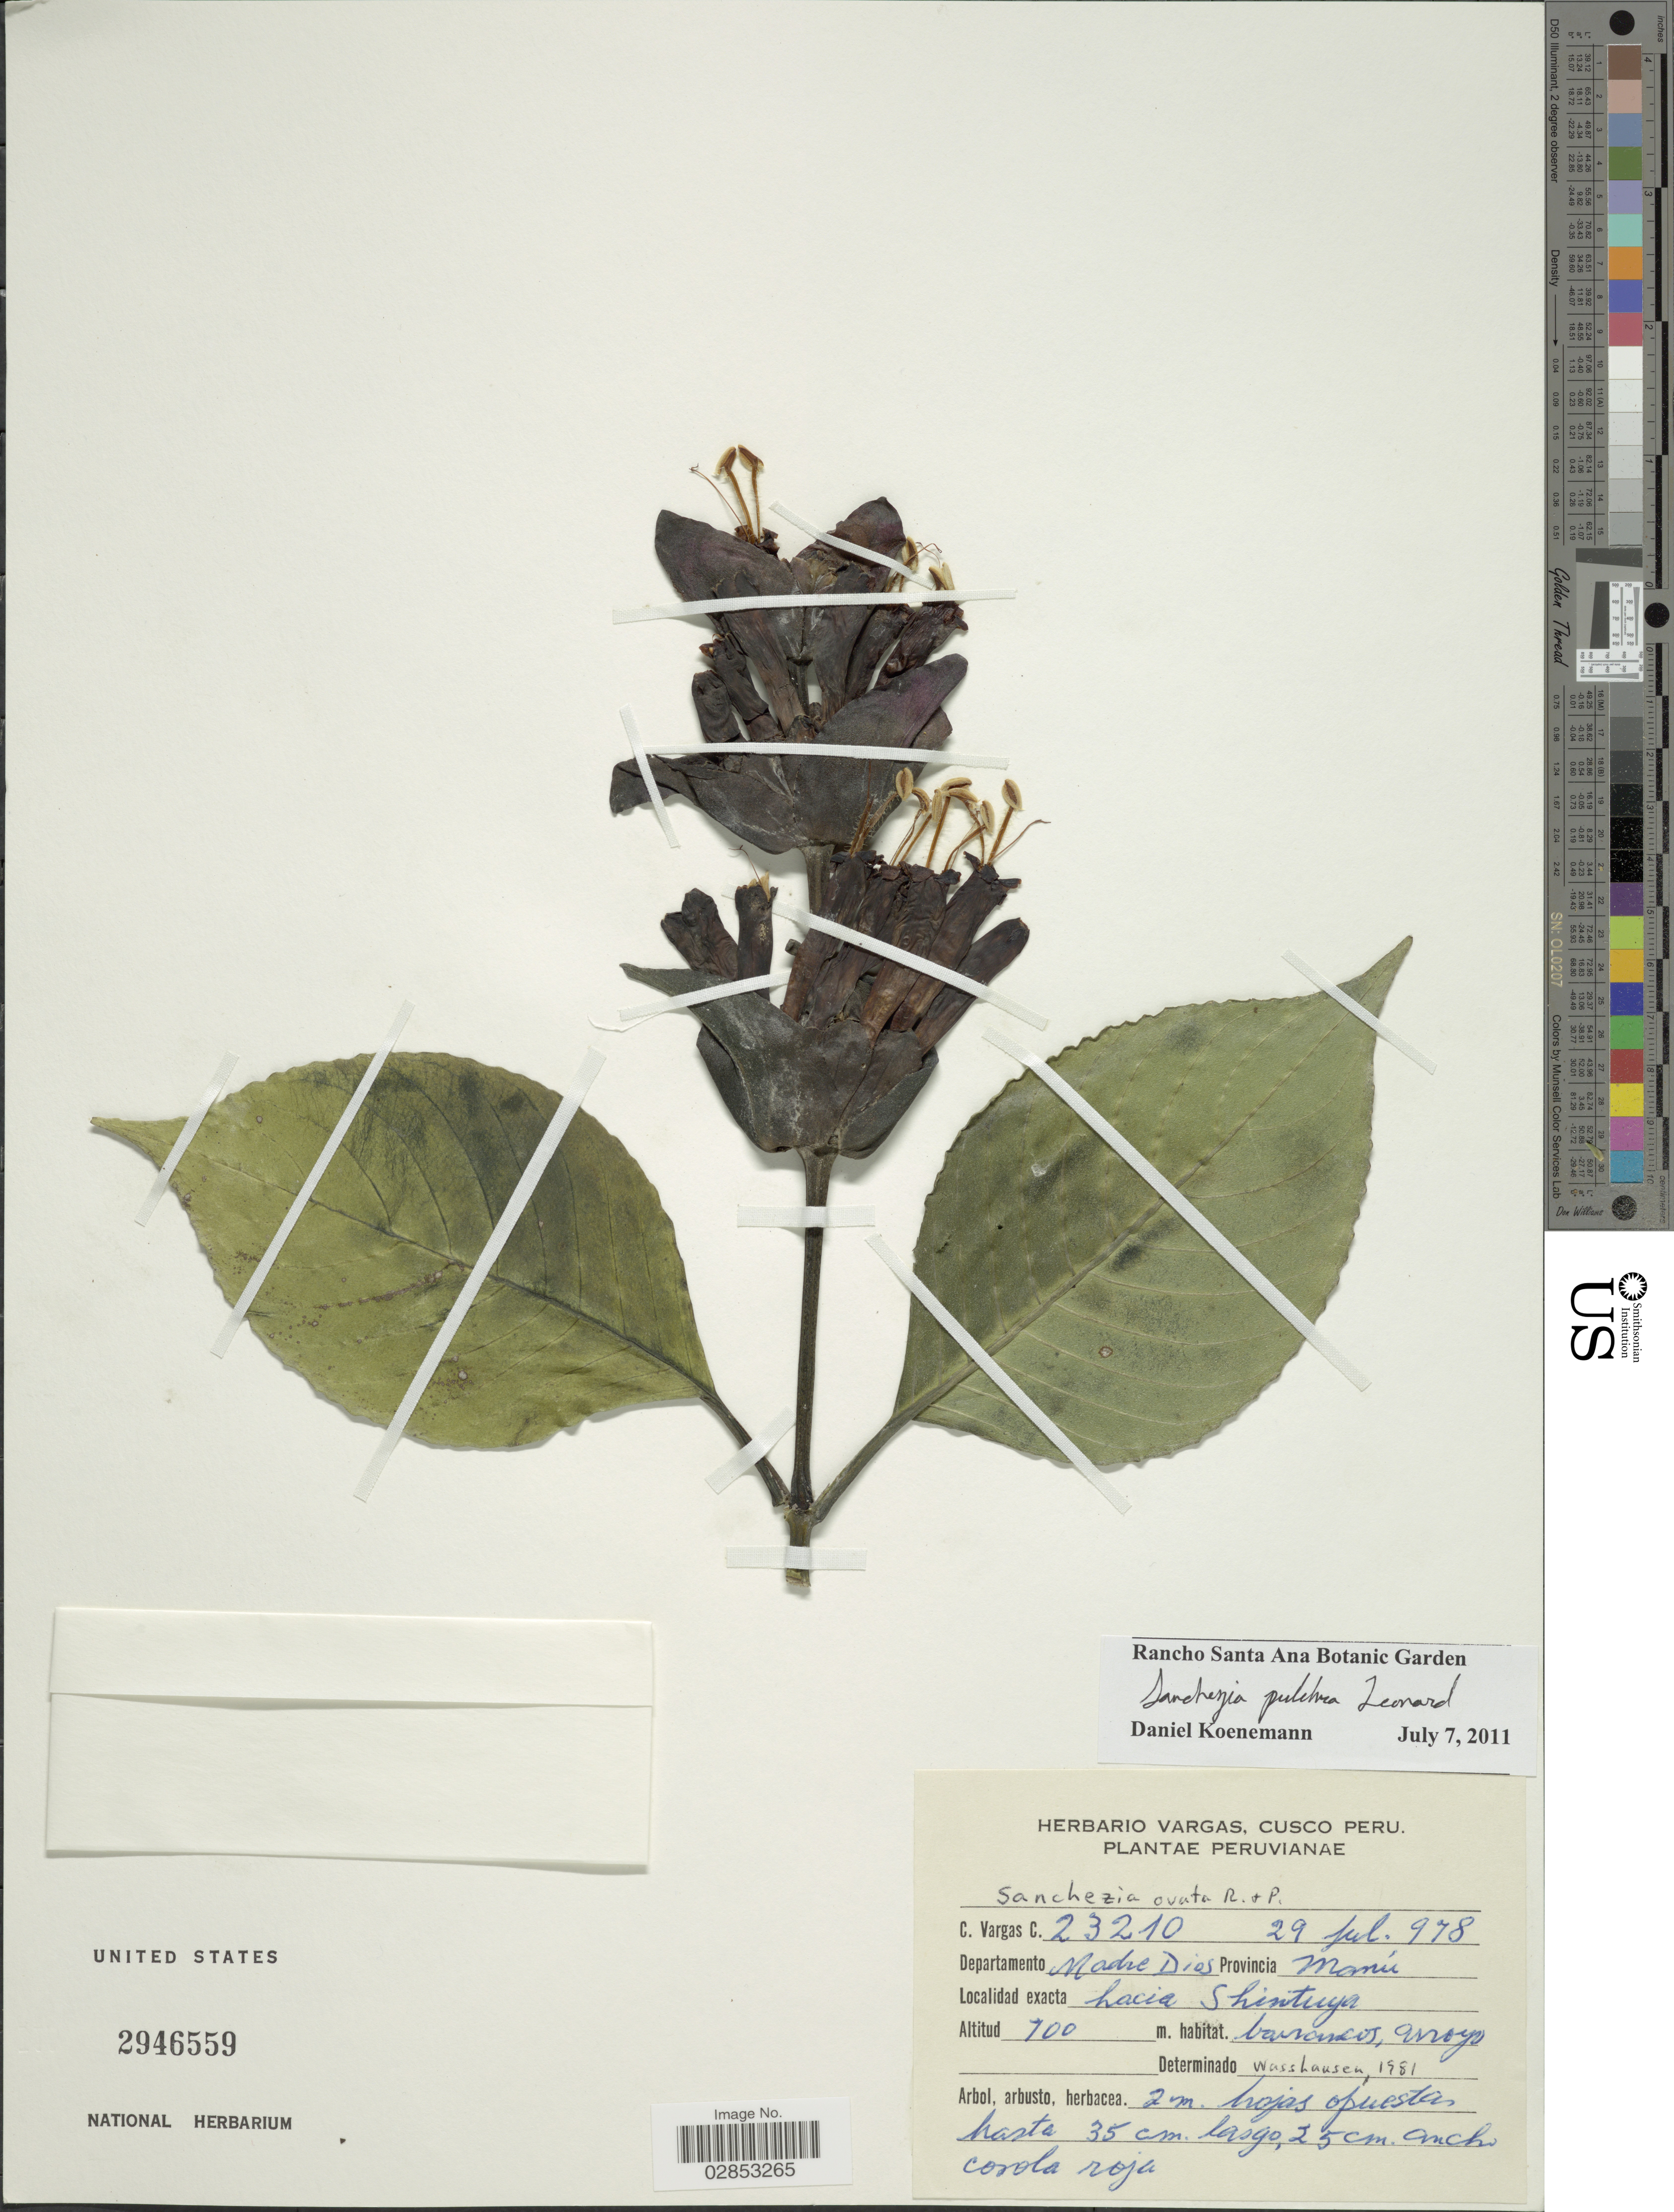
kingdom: Plantae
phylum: Tracheophyta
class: Magnoliopsida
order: Lamiales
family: Acanthaceae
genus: Sanchezia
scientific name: Sanchezia ovata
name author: Ruiz & Pav.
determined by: Azevedo, Igor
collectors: C. Vargas Calderón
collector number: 23210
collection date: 1978-07-29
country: Peru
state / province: Madre de Dios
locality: Departamento Madre Dios, Provincia Manú, hacia Shintuga.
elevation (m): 700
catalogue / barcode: US 2946559